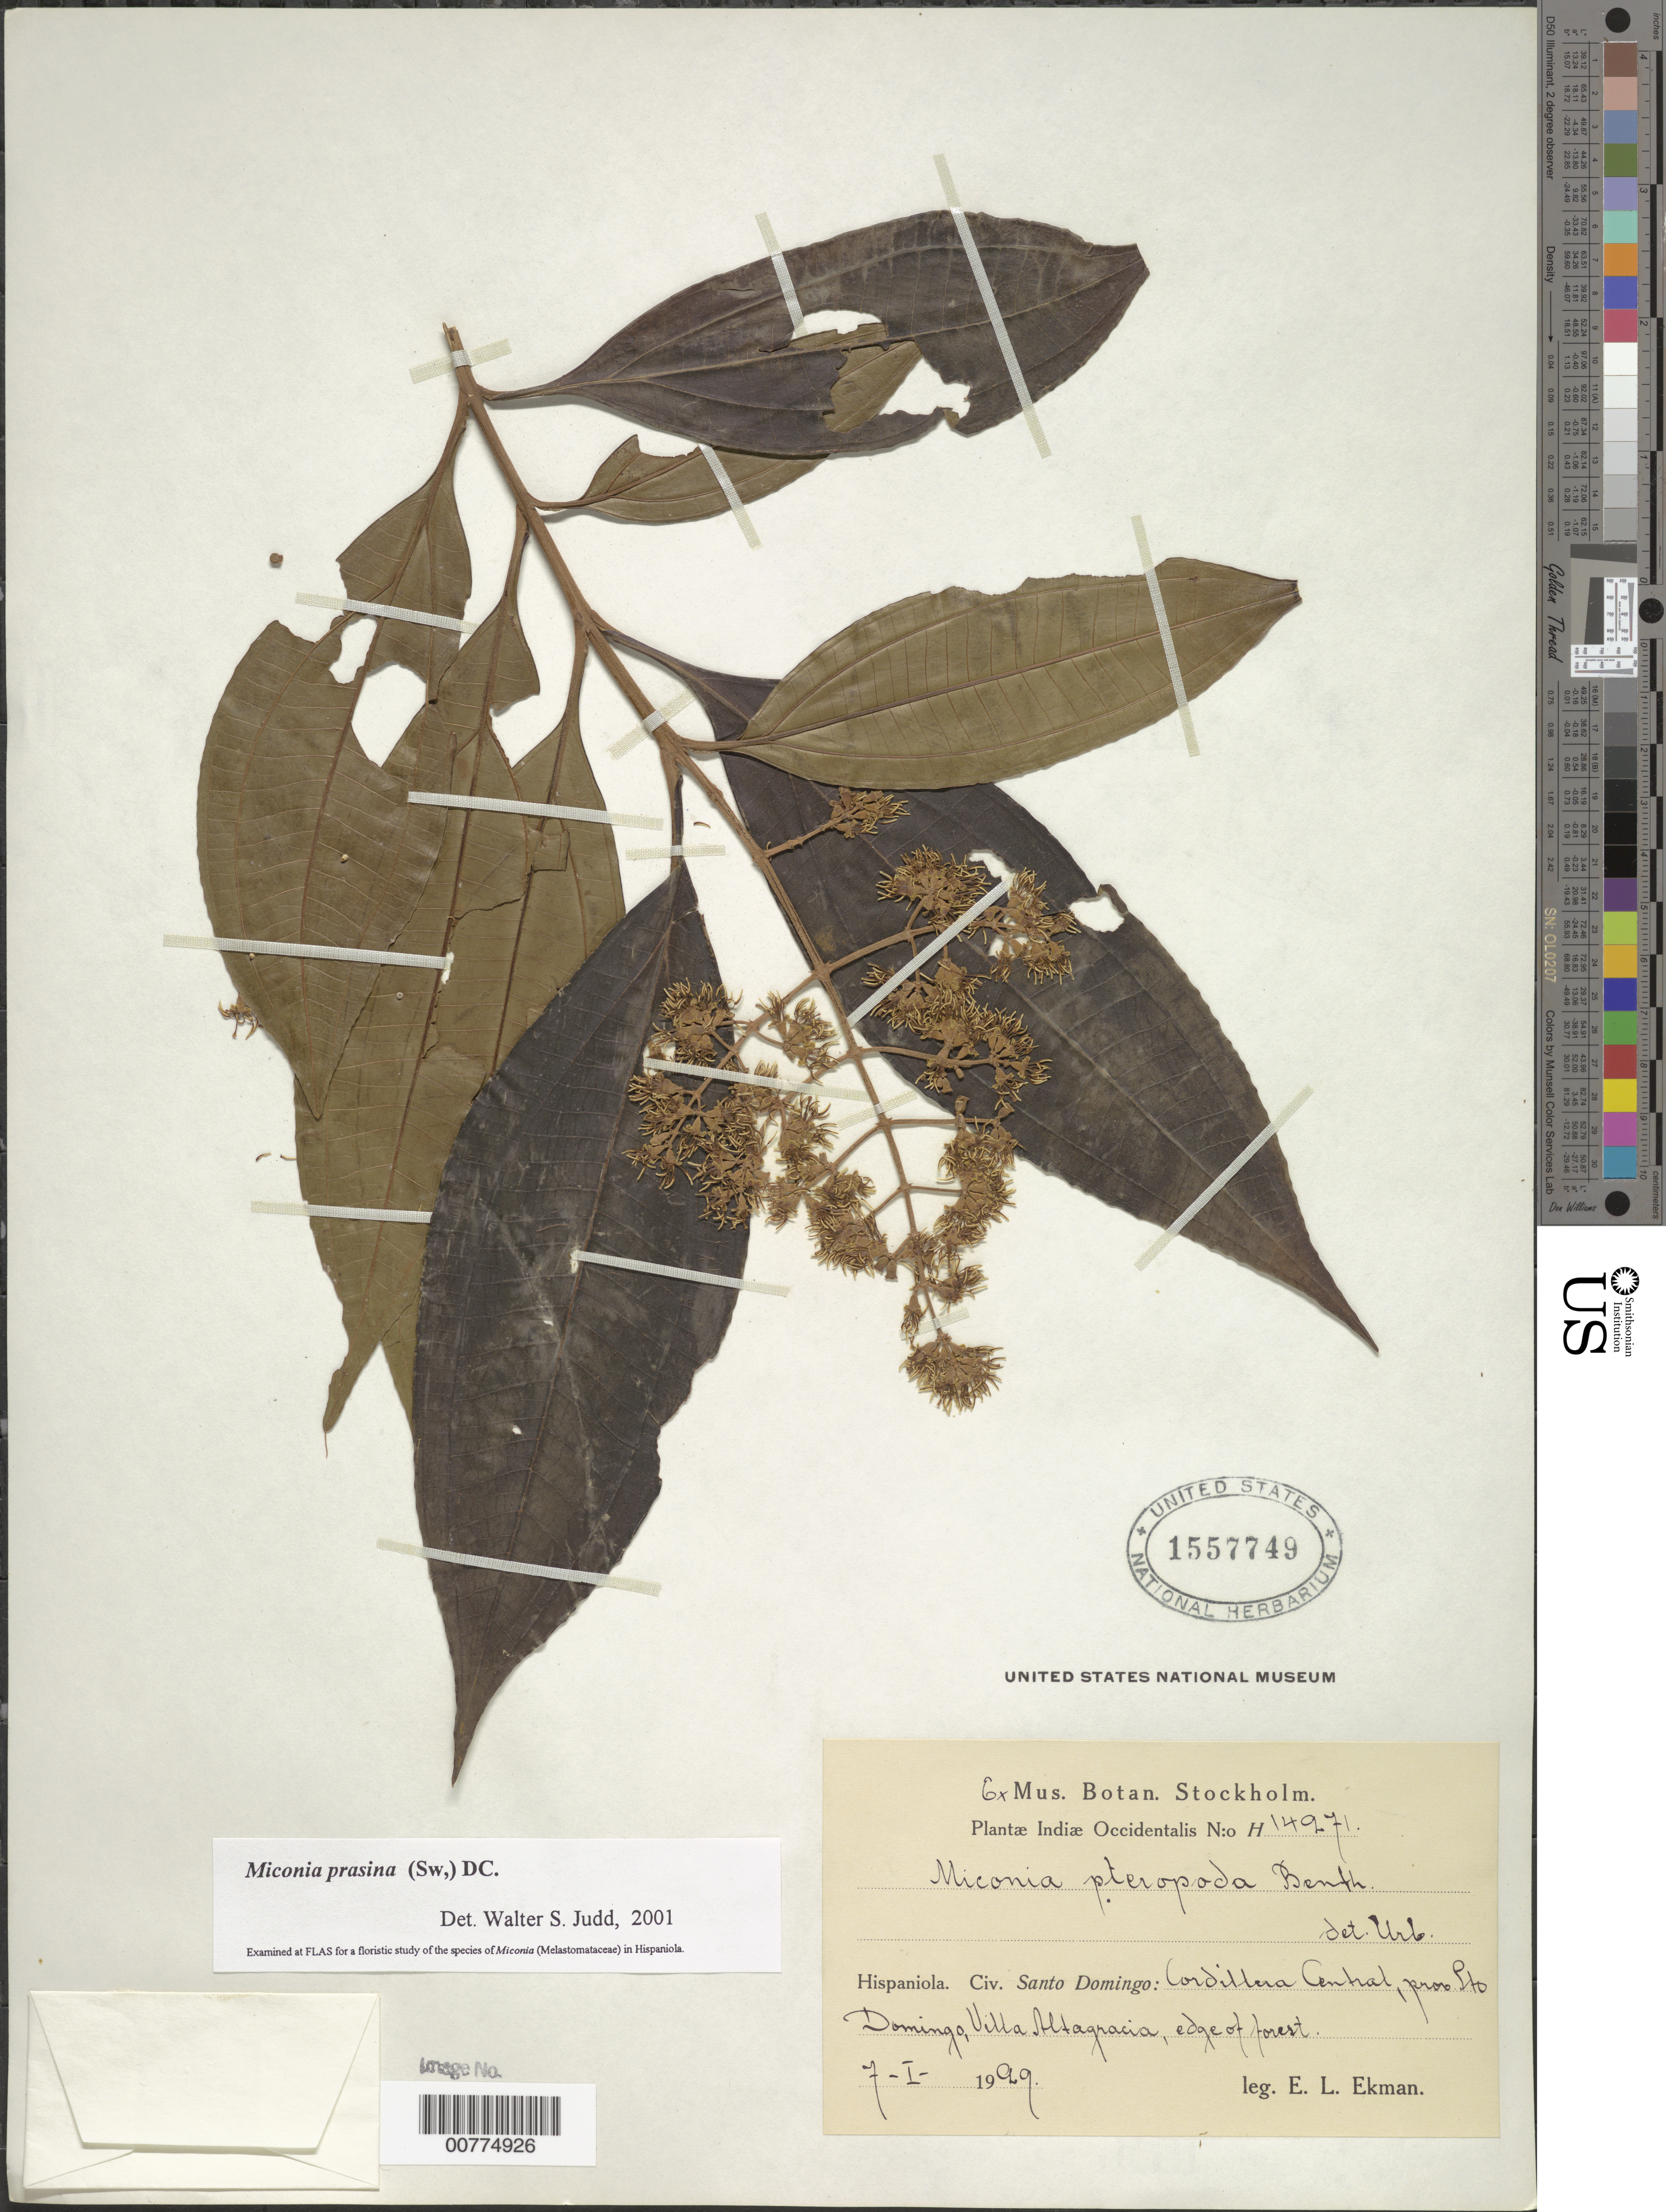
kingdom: Plantae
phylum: Tracheophyta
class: Magnoliopsida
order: Myrtales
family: Melastomataceae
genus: Miconia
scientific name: Miconia prasina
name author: (Sw.) DC.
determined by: Judd, Walter S.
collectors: E. L. Ekman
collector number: H 14271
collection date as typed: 07 Jan 1929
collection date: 1929-01-07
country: Dominican Republic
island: Hispaniola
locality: Province of Santo Domingo, Cordillera Central, Villa Altagracia.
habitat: Edge of forest.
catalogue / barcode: US 1557749